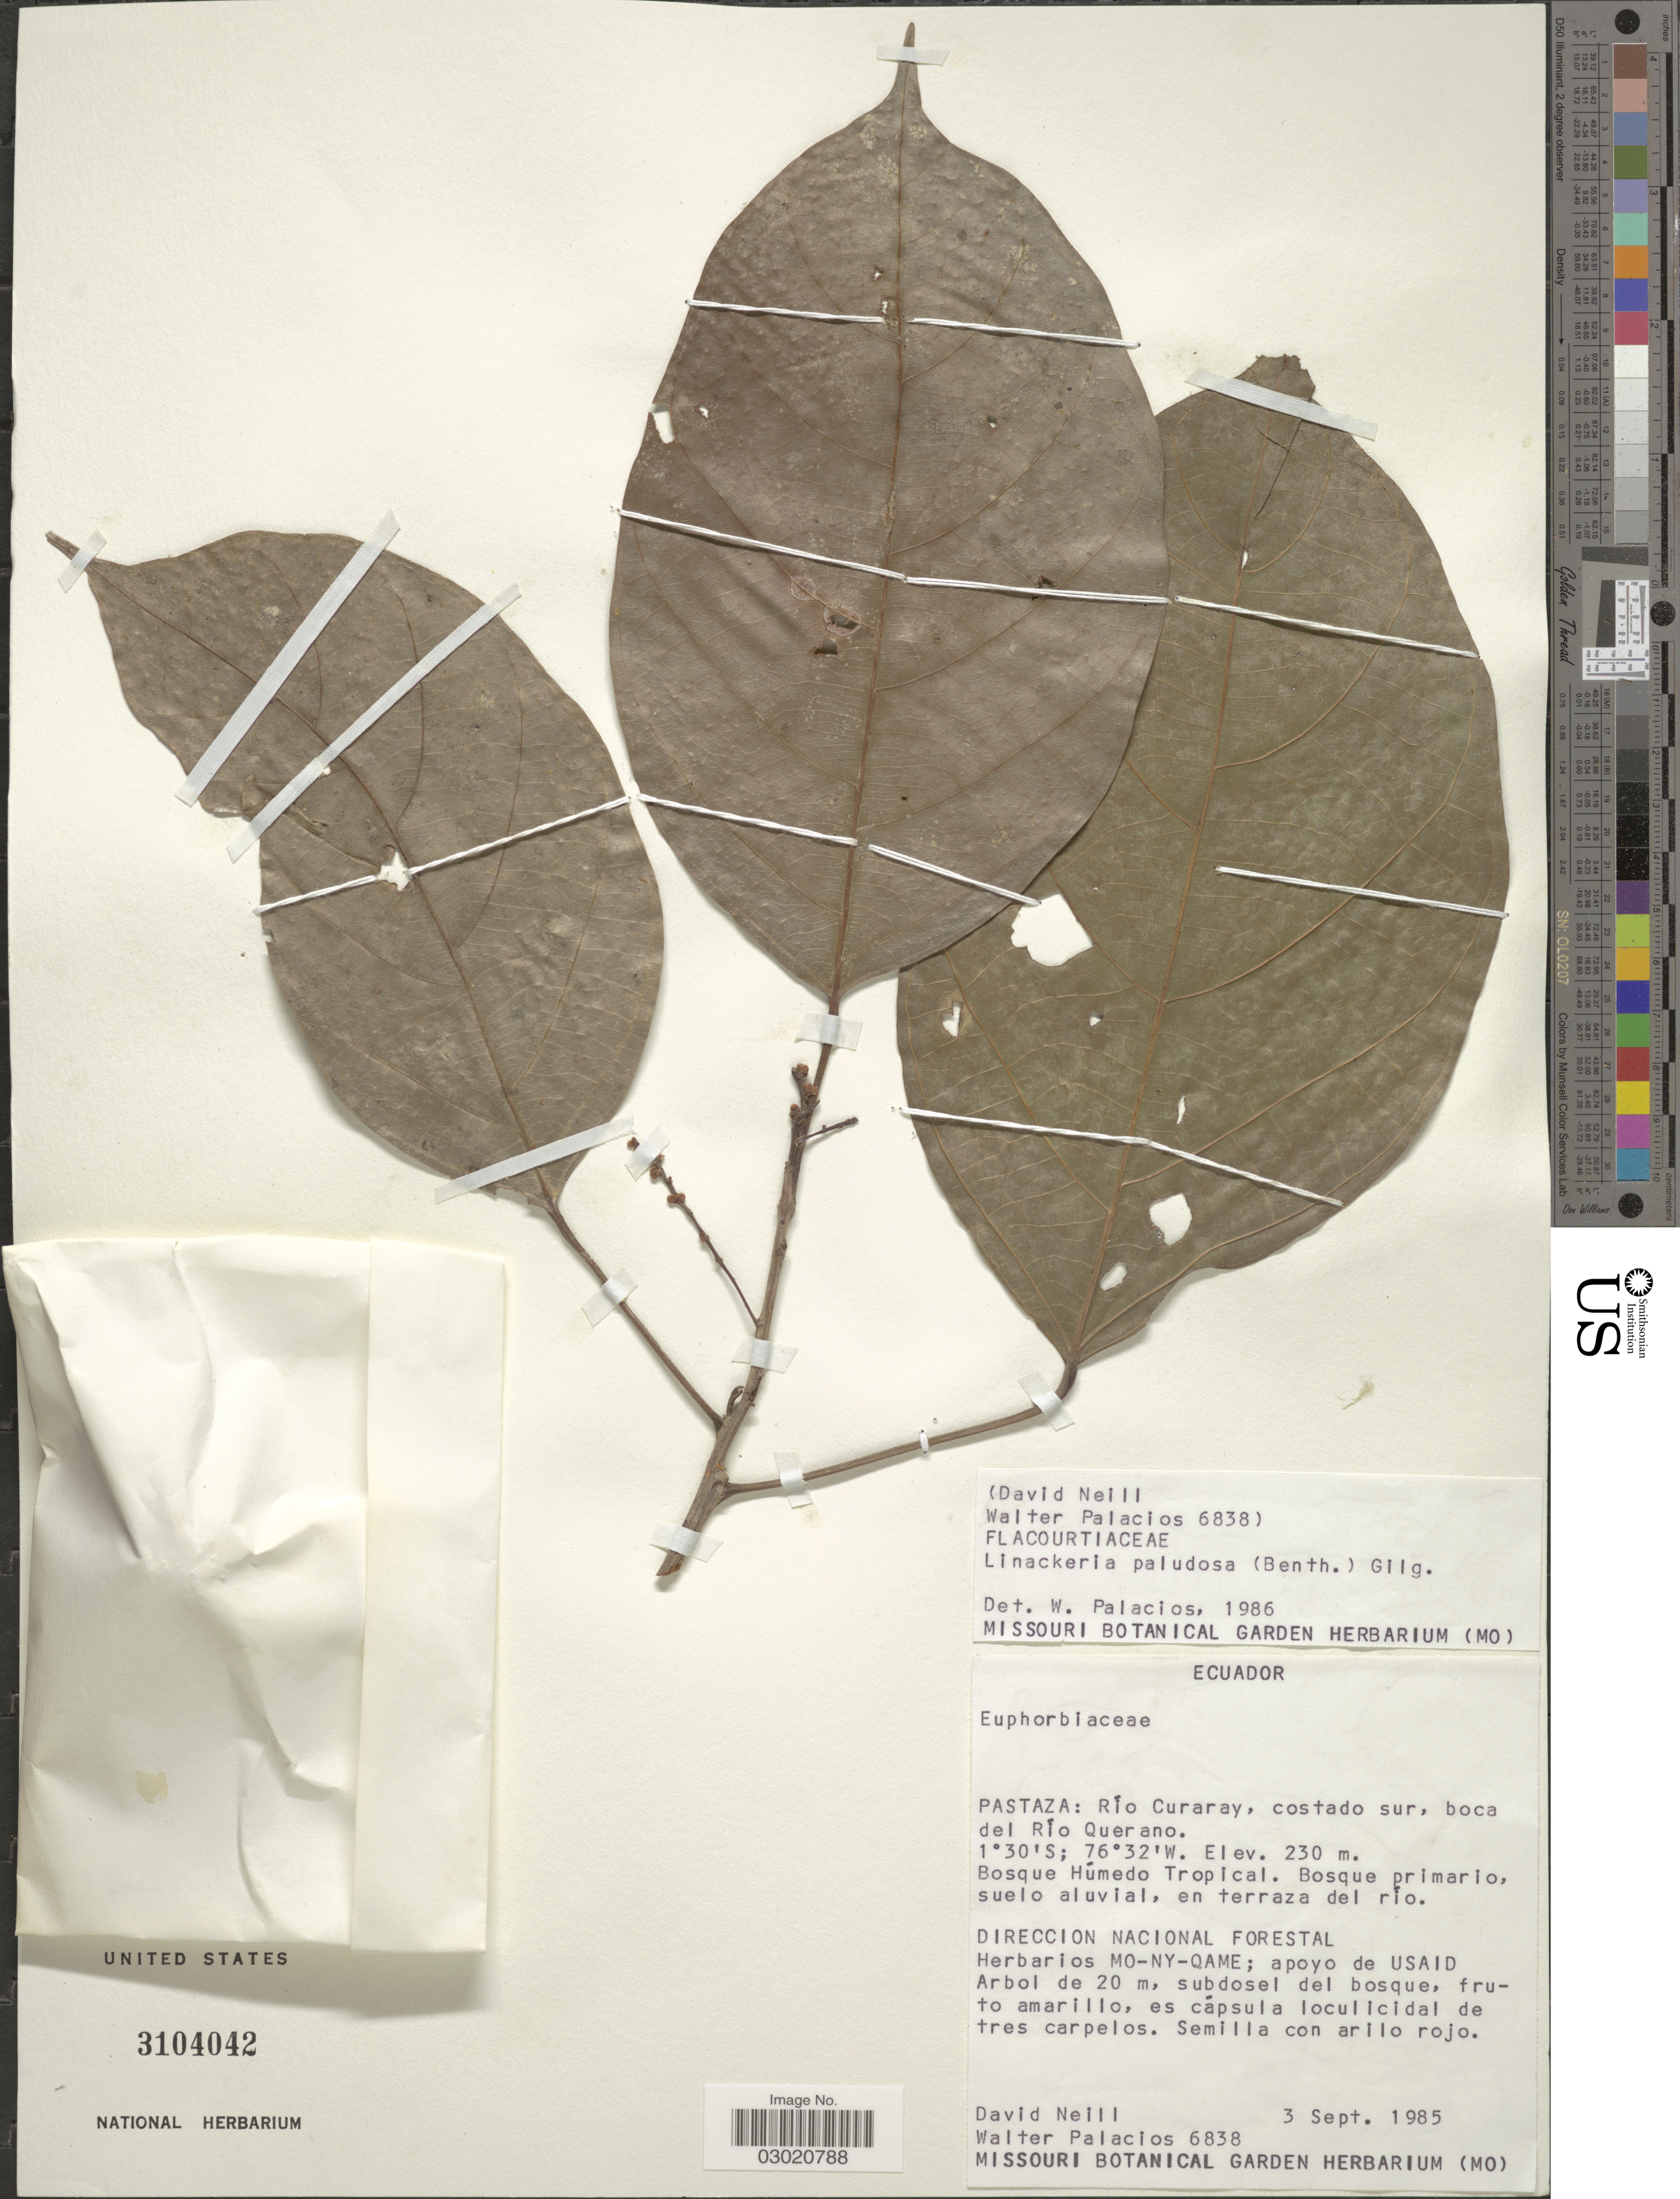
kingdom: Plantae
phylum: Tracheophyta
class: Magnoliopsida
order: Malpighiales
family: Achariaceae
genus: Lindackeria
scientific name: Lindackeria paludosa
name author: (Benth.) Gilg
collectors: D. Neill & W. Palacios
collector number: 6838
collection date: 1985-09-03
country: Ecuador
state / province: Pastaza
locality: Pastaza, Río Curaray, costado sur, boca del Río Querano.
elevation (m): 230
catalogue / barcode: US 3104042